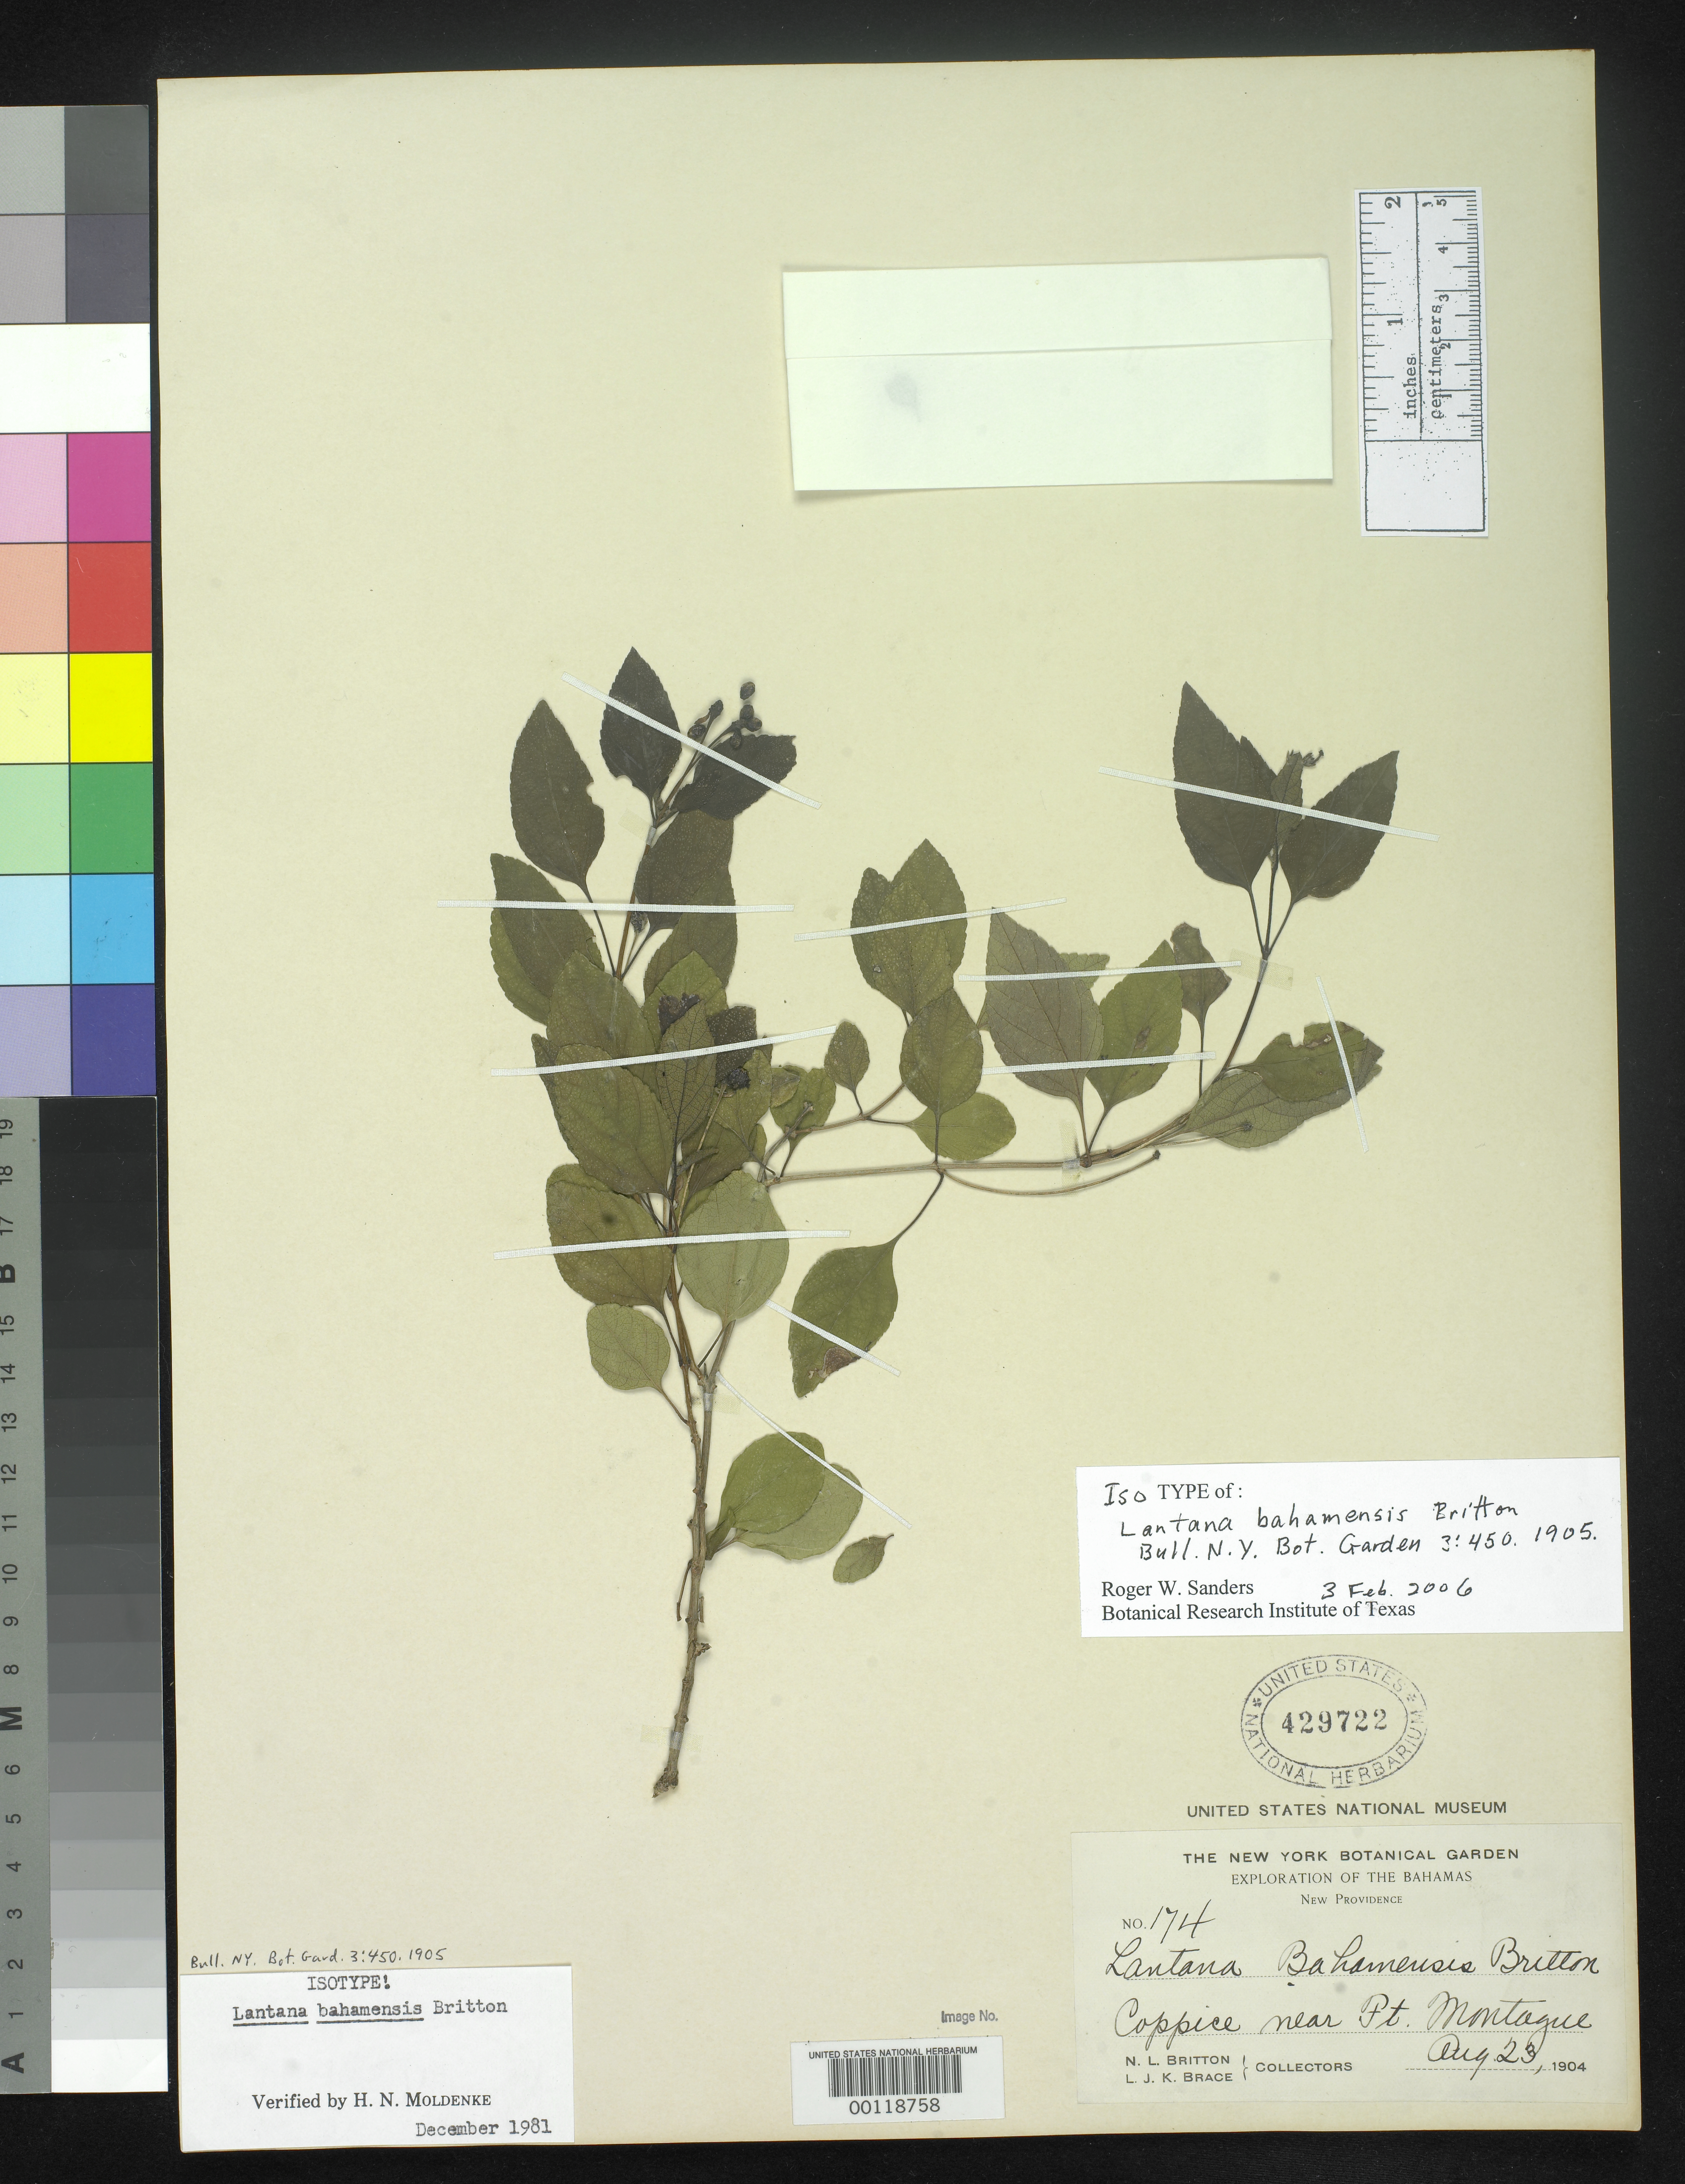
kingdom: Plantae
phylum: Tracheophyta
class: Magnoliopsida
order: Lamiales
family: Verbenaceae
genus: Lantana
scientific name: Lantana bahamensis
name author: Britton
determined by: Sanders, Roger W., (BRIT)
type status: Isotype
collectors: N. Britton & L. J. K. Brace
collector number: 174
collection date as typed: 23 Aug 1904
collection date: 1904-08-23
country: Bahamas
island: New Providence Island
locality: Coppice near Ft. Montague.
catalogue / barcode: US 429722